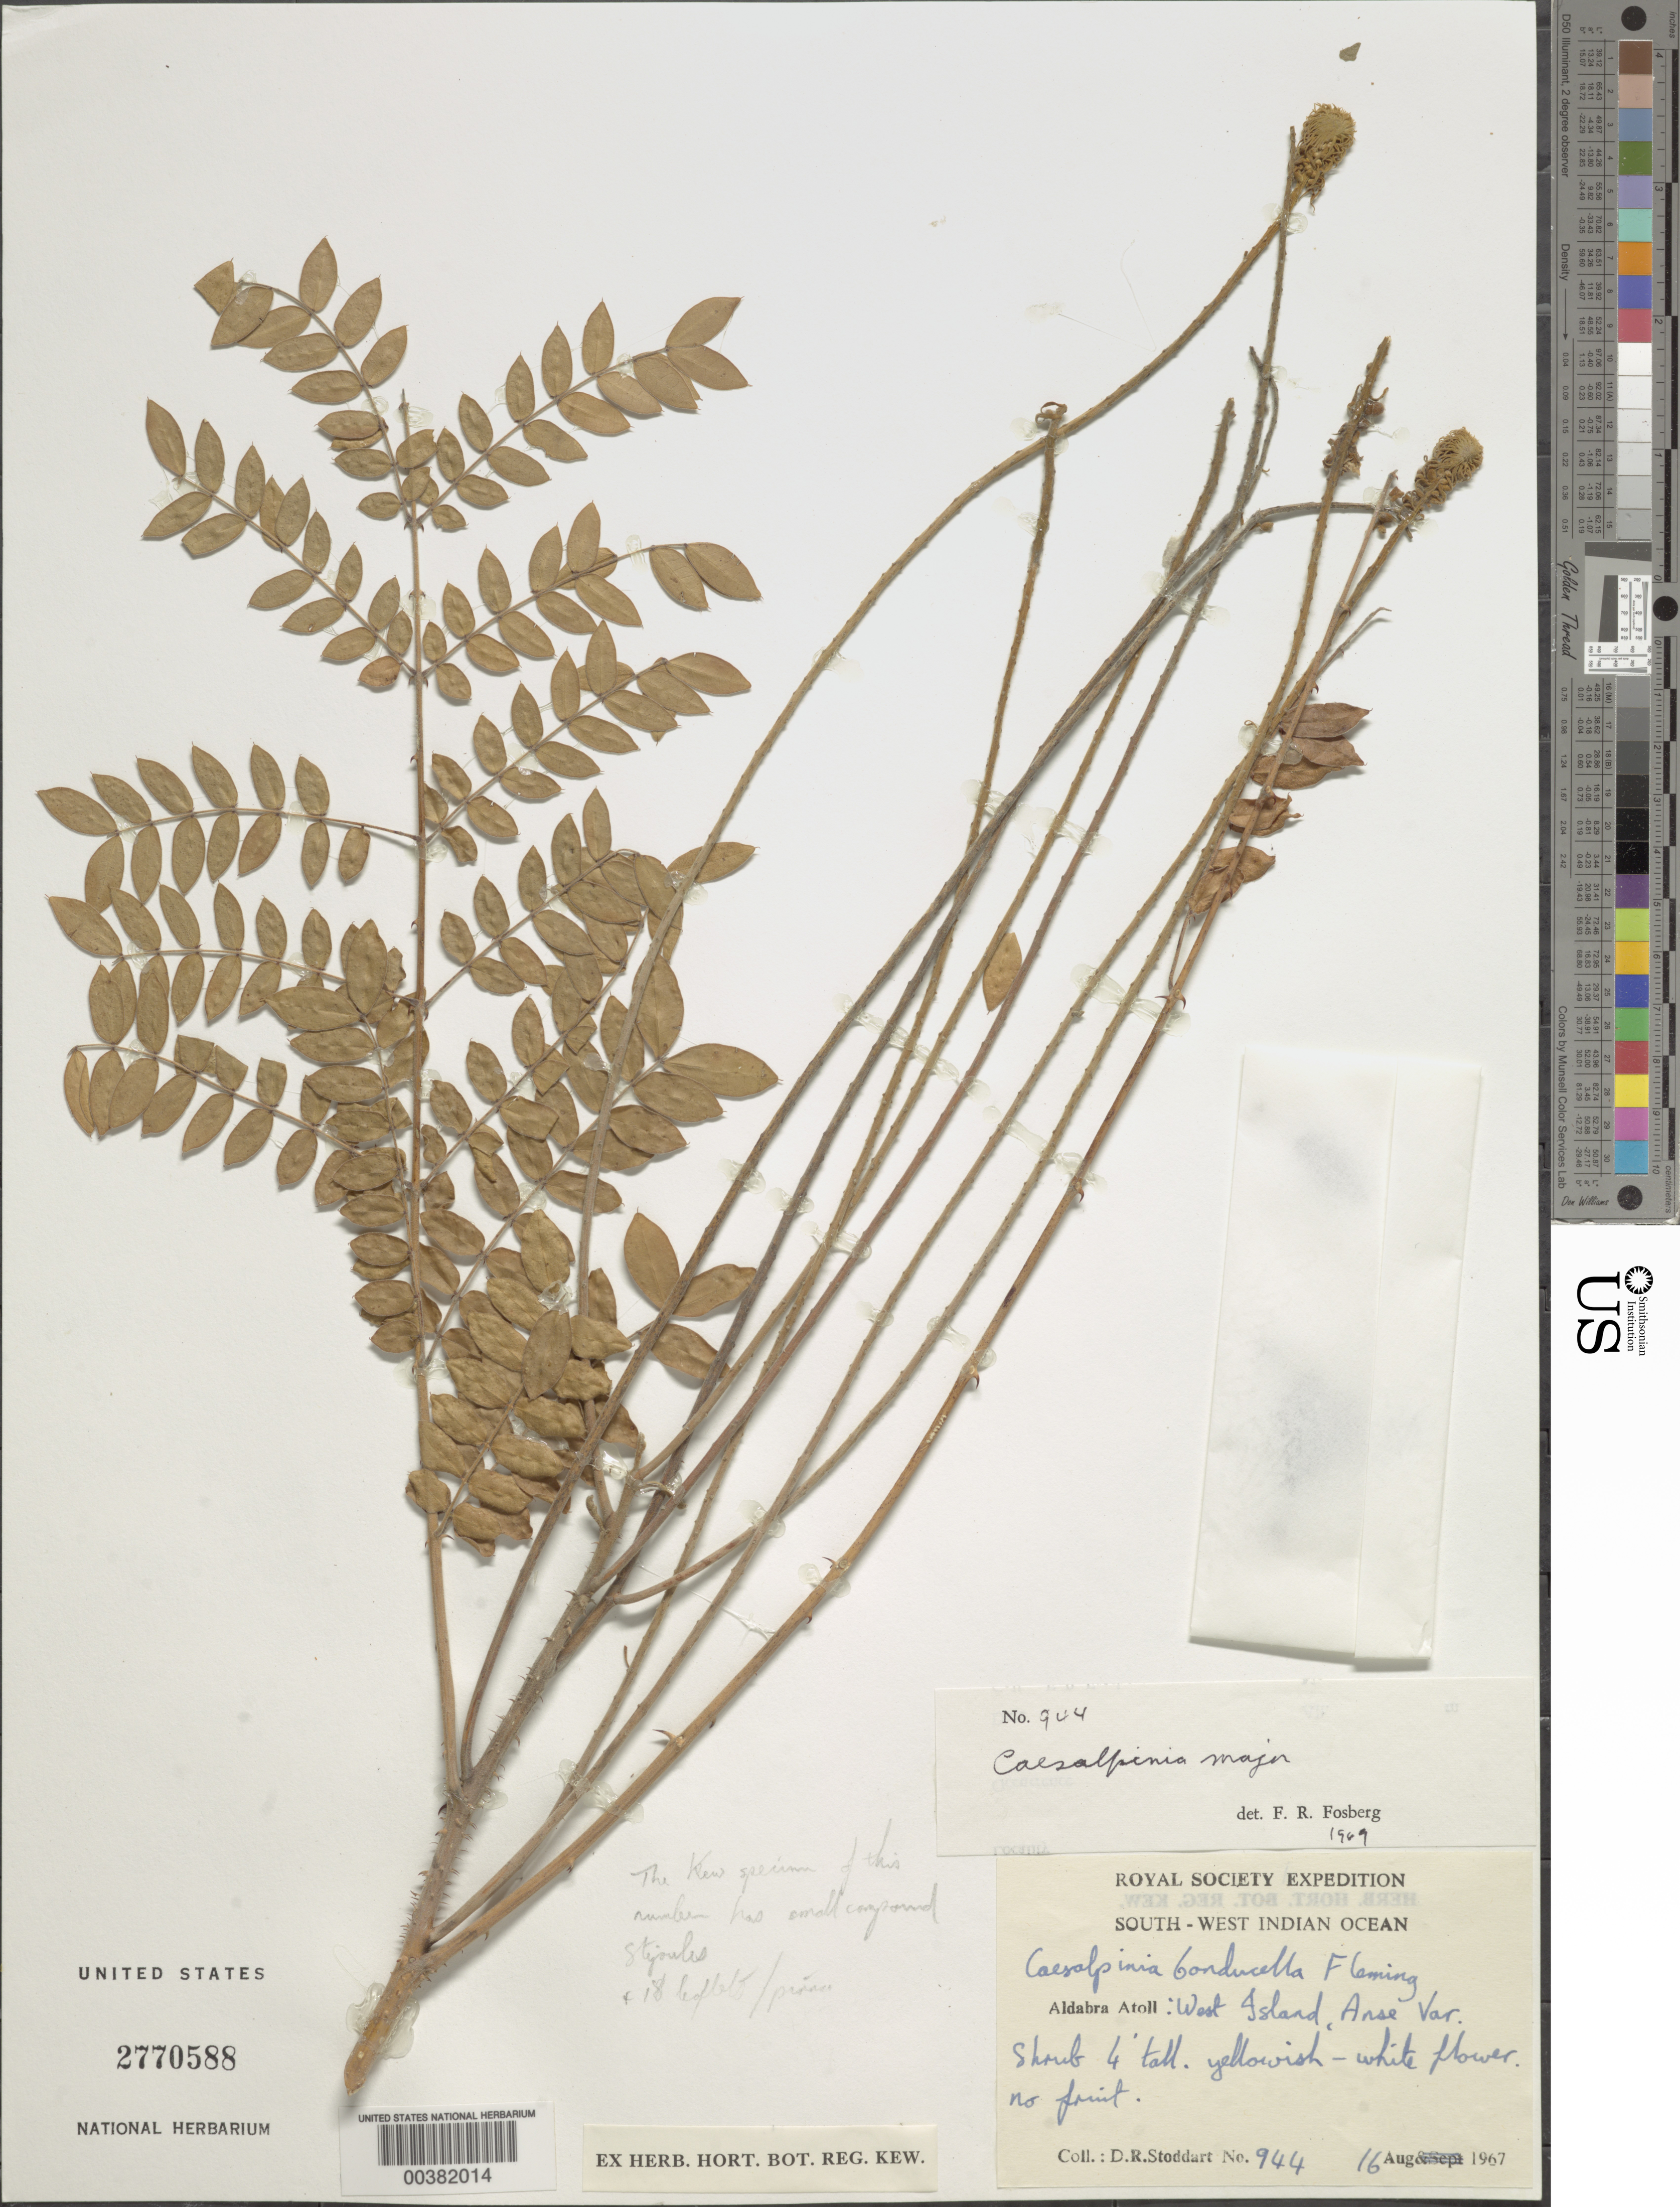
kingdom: Plantae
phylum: Tracheophyta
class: Magnoliopsida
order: Fabales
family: Fabaceae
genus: Guilandina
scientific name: Guilandina bonduc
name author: L.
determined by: Strong, Mark T., (BOT), Smithsonian Institution - National Museum of Natural History (UNITED STATES)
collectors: D. R. Stoddart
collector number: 944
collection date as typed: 16 Aug 1967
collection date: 1967-08-16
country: Seychelles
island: Aldabra Atoll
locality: West Islet, anse var. [West Island is part of Aldabra Island (Atoll).]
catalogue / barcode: US 2770588